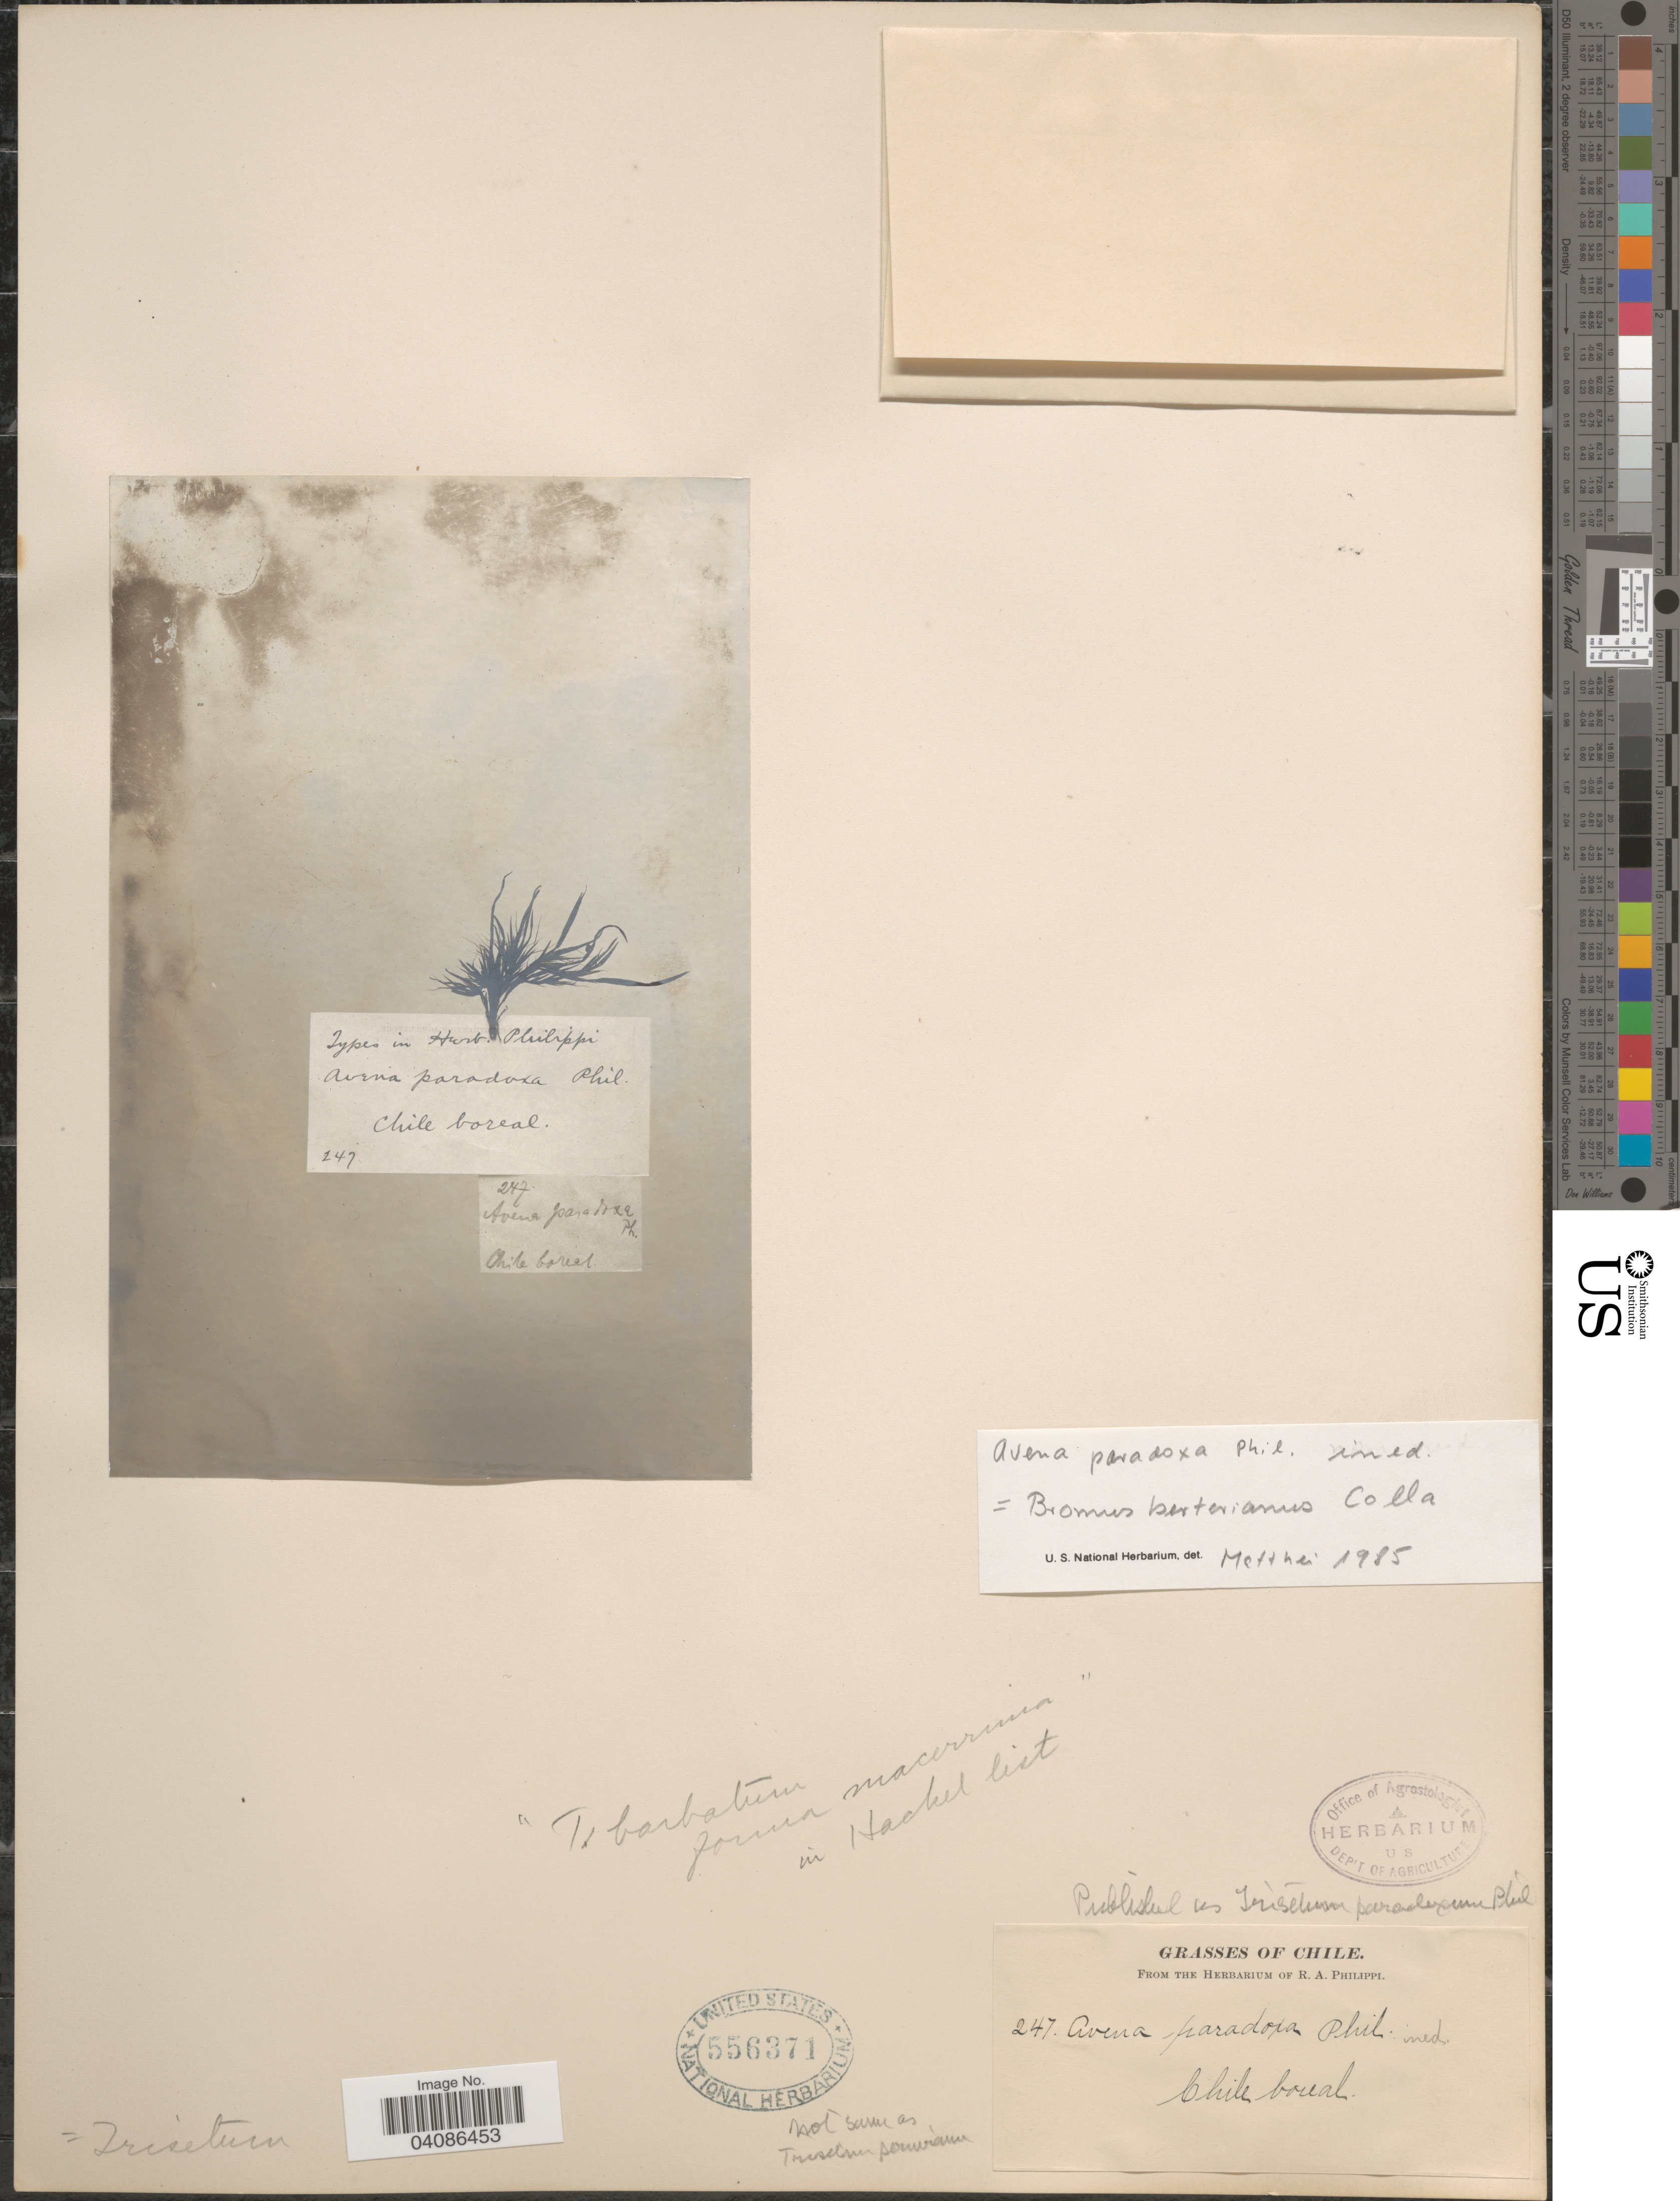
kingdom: Plantae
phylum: Tracheophyta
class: Liliopsida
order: Poales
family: Poaceae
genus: Bromus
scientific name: Bromus berteroanus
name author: Colla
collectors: ex. herb. R.A. Philippi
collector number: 247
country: Chile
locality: Chile boreal.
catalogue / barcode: US 556371